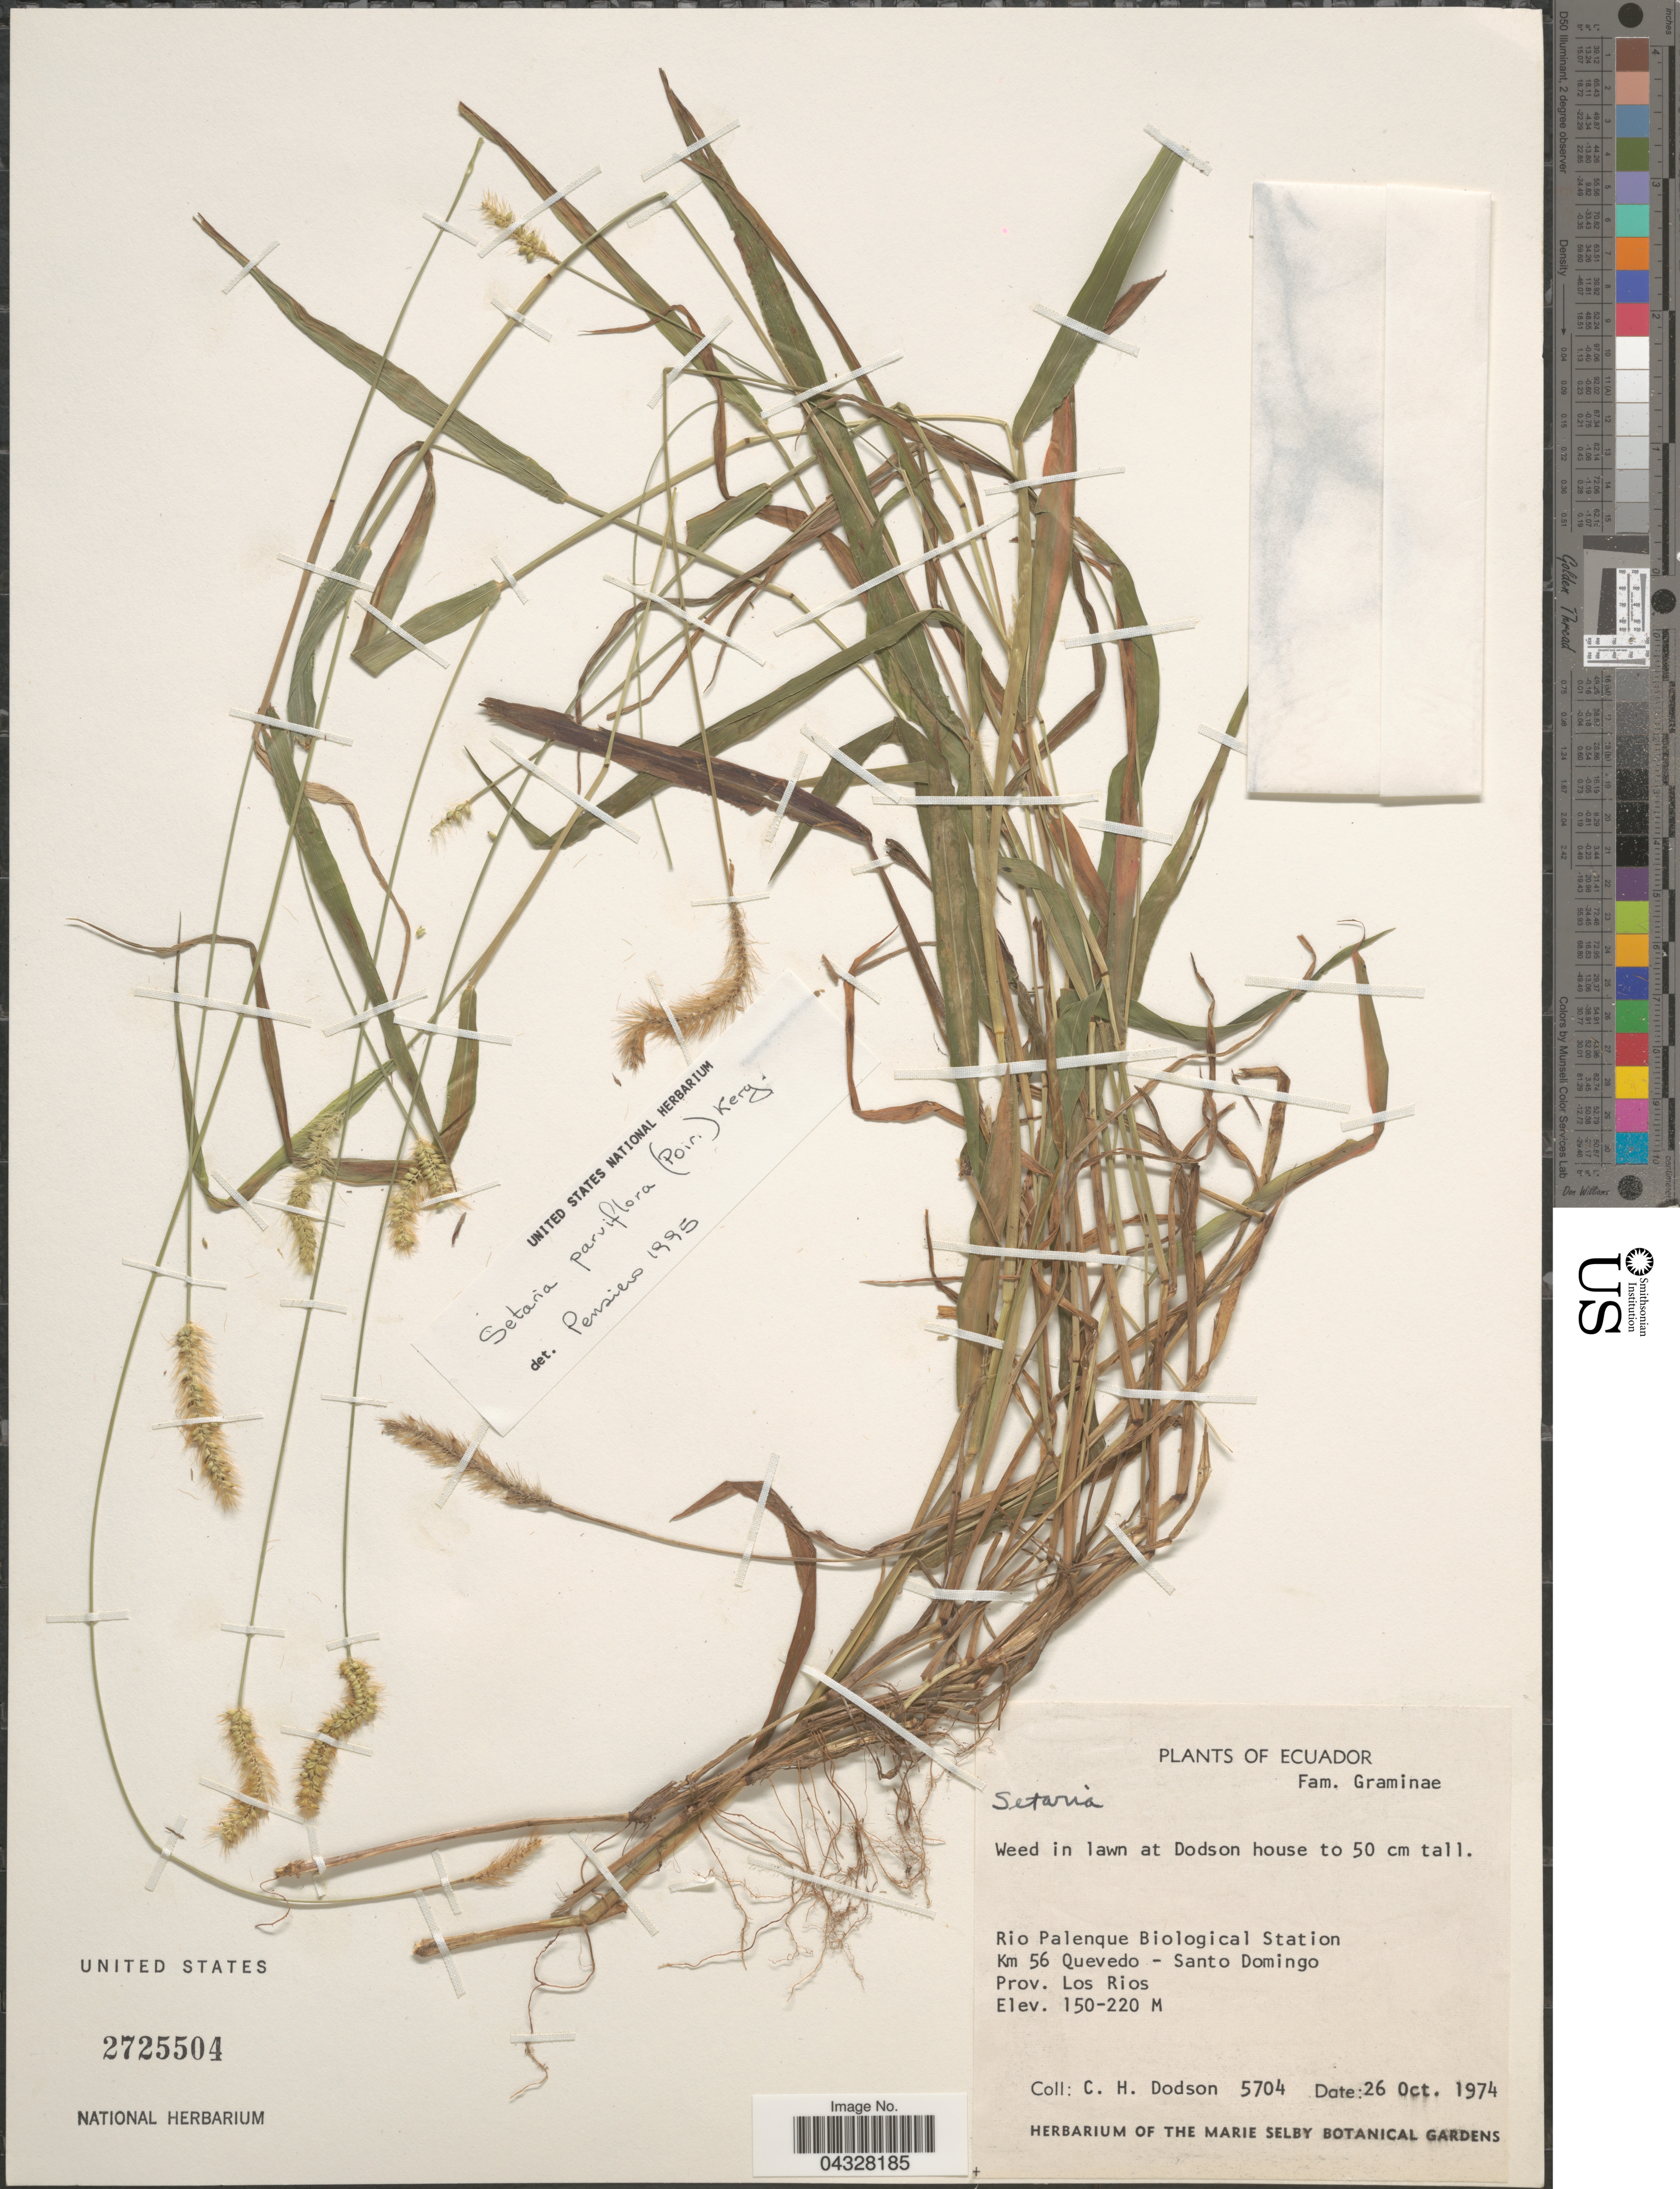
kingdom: Plantae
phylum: Tracheophyta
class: Liliopsida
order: Poales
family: Poaceae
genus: Setaria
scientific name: Setaria parviflora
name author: (Poir.) Kerguélen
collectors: C. H. Dodson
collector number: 5704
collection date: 1974-10-26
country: Ecuador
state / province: Los Ríos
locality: Rio Palenque Biological Station. Km 56 Quevedo - Santo Domingo.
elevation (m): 150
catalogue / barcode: US 2725504